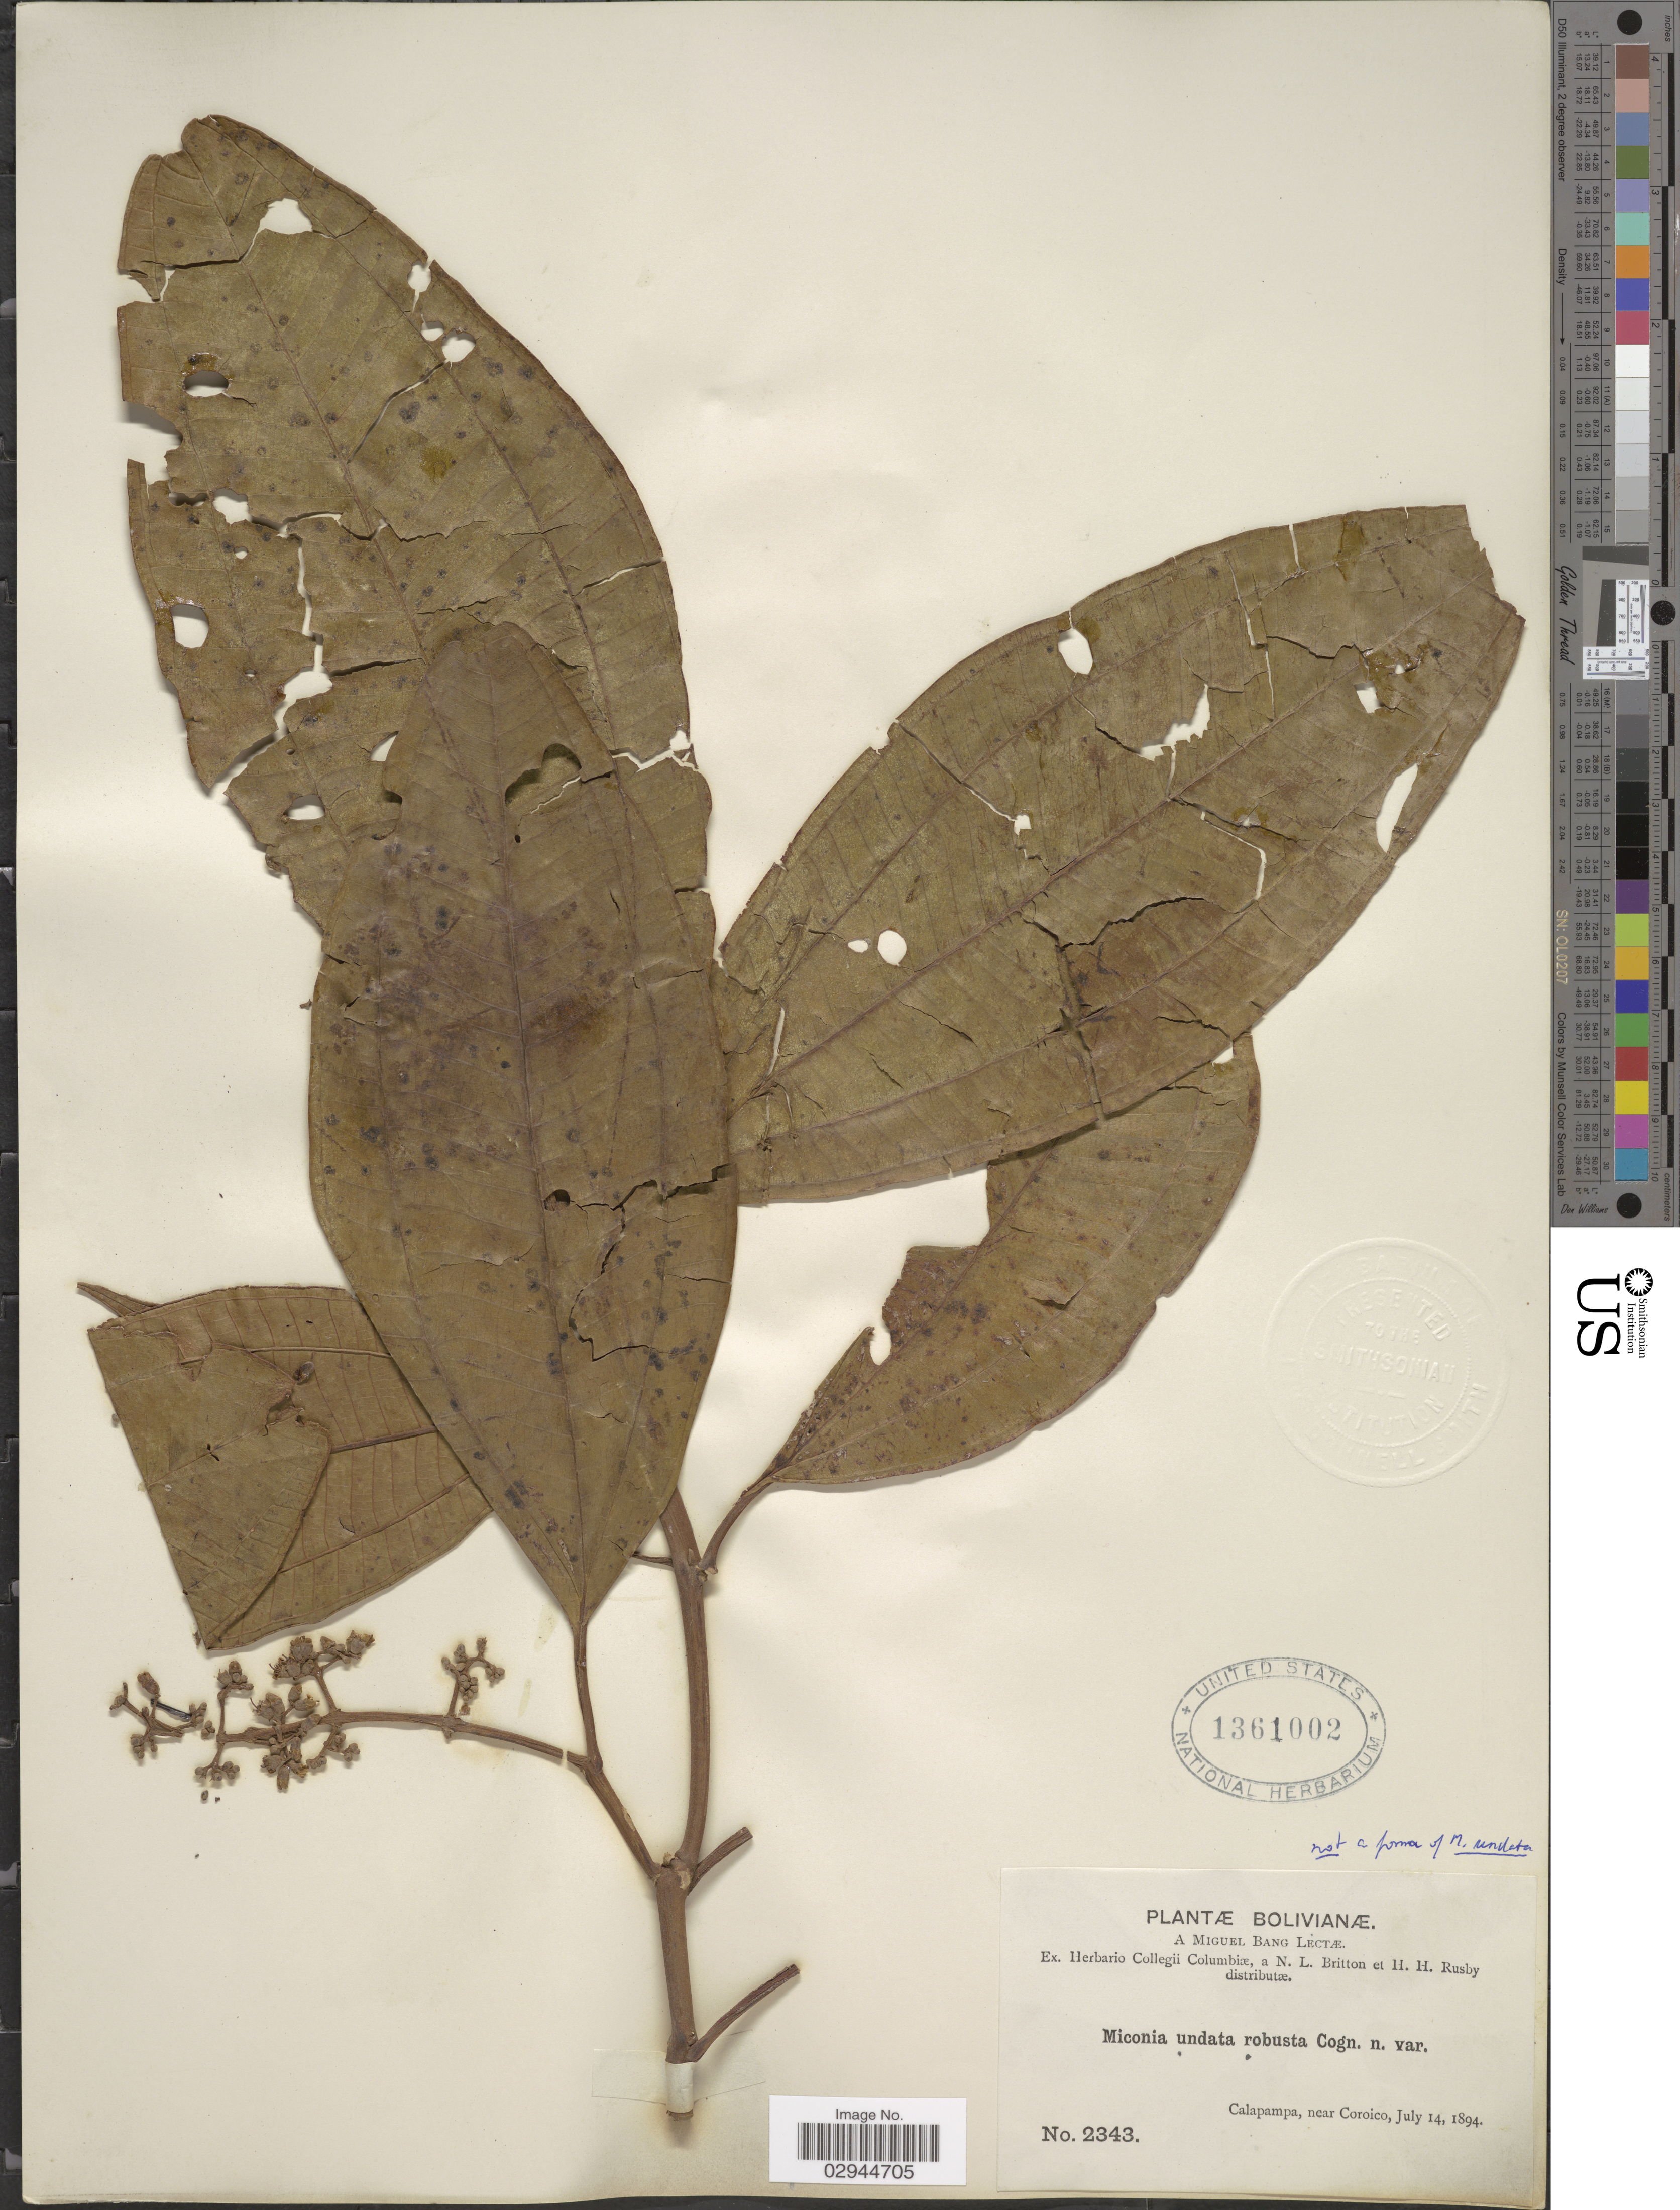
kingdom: Plantae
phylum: Tracheophyta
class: Magnoliopsida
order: Myrtales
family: Melastomataceae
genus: Miconia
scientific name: Miconia undata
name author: Triana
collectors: M. Bang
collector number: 2343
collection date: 1894-07-14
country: Bolivia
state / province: La Paz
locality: Calapampa, near Coroico.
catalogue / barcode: US 1361002